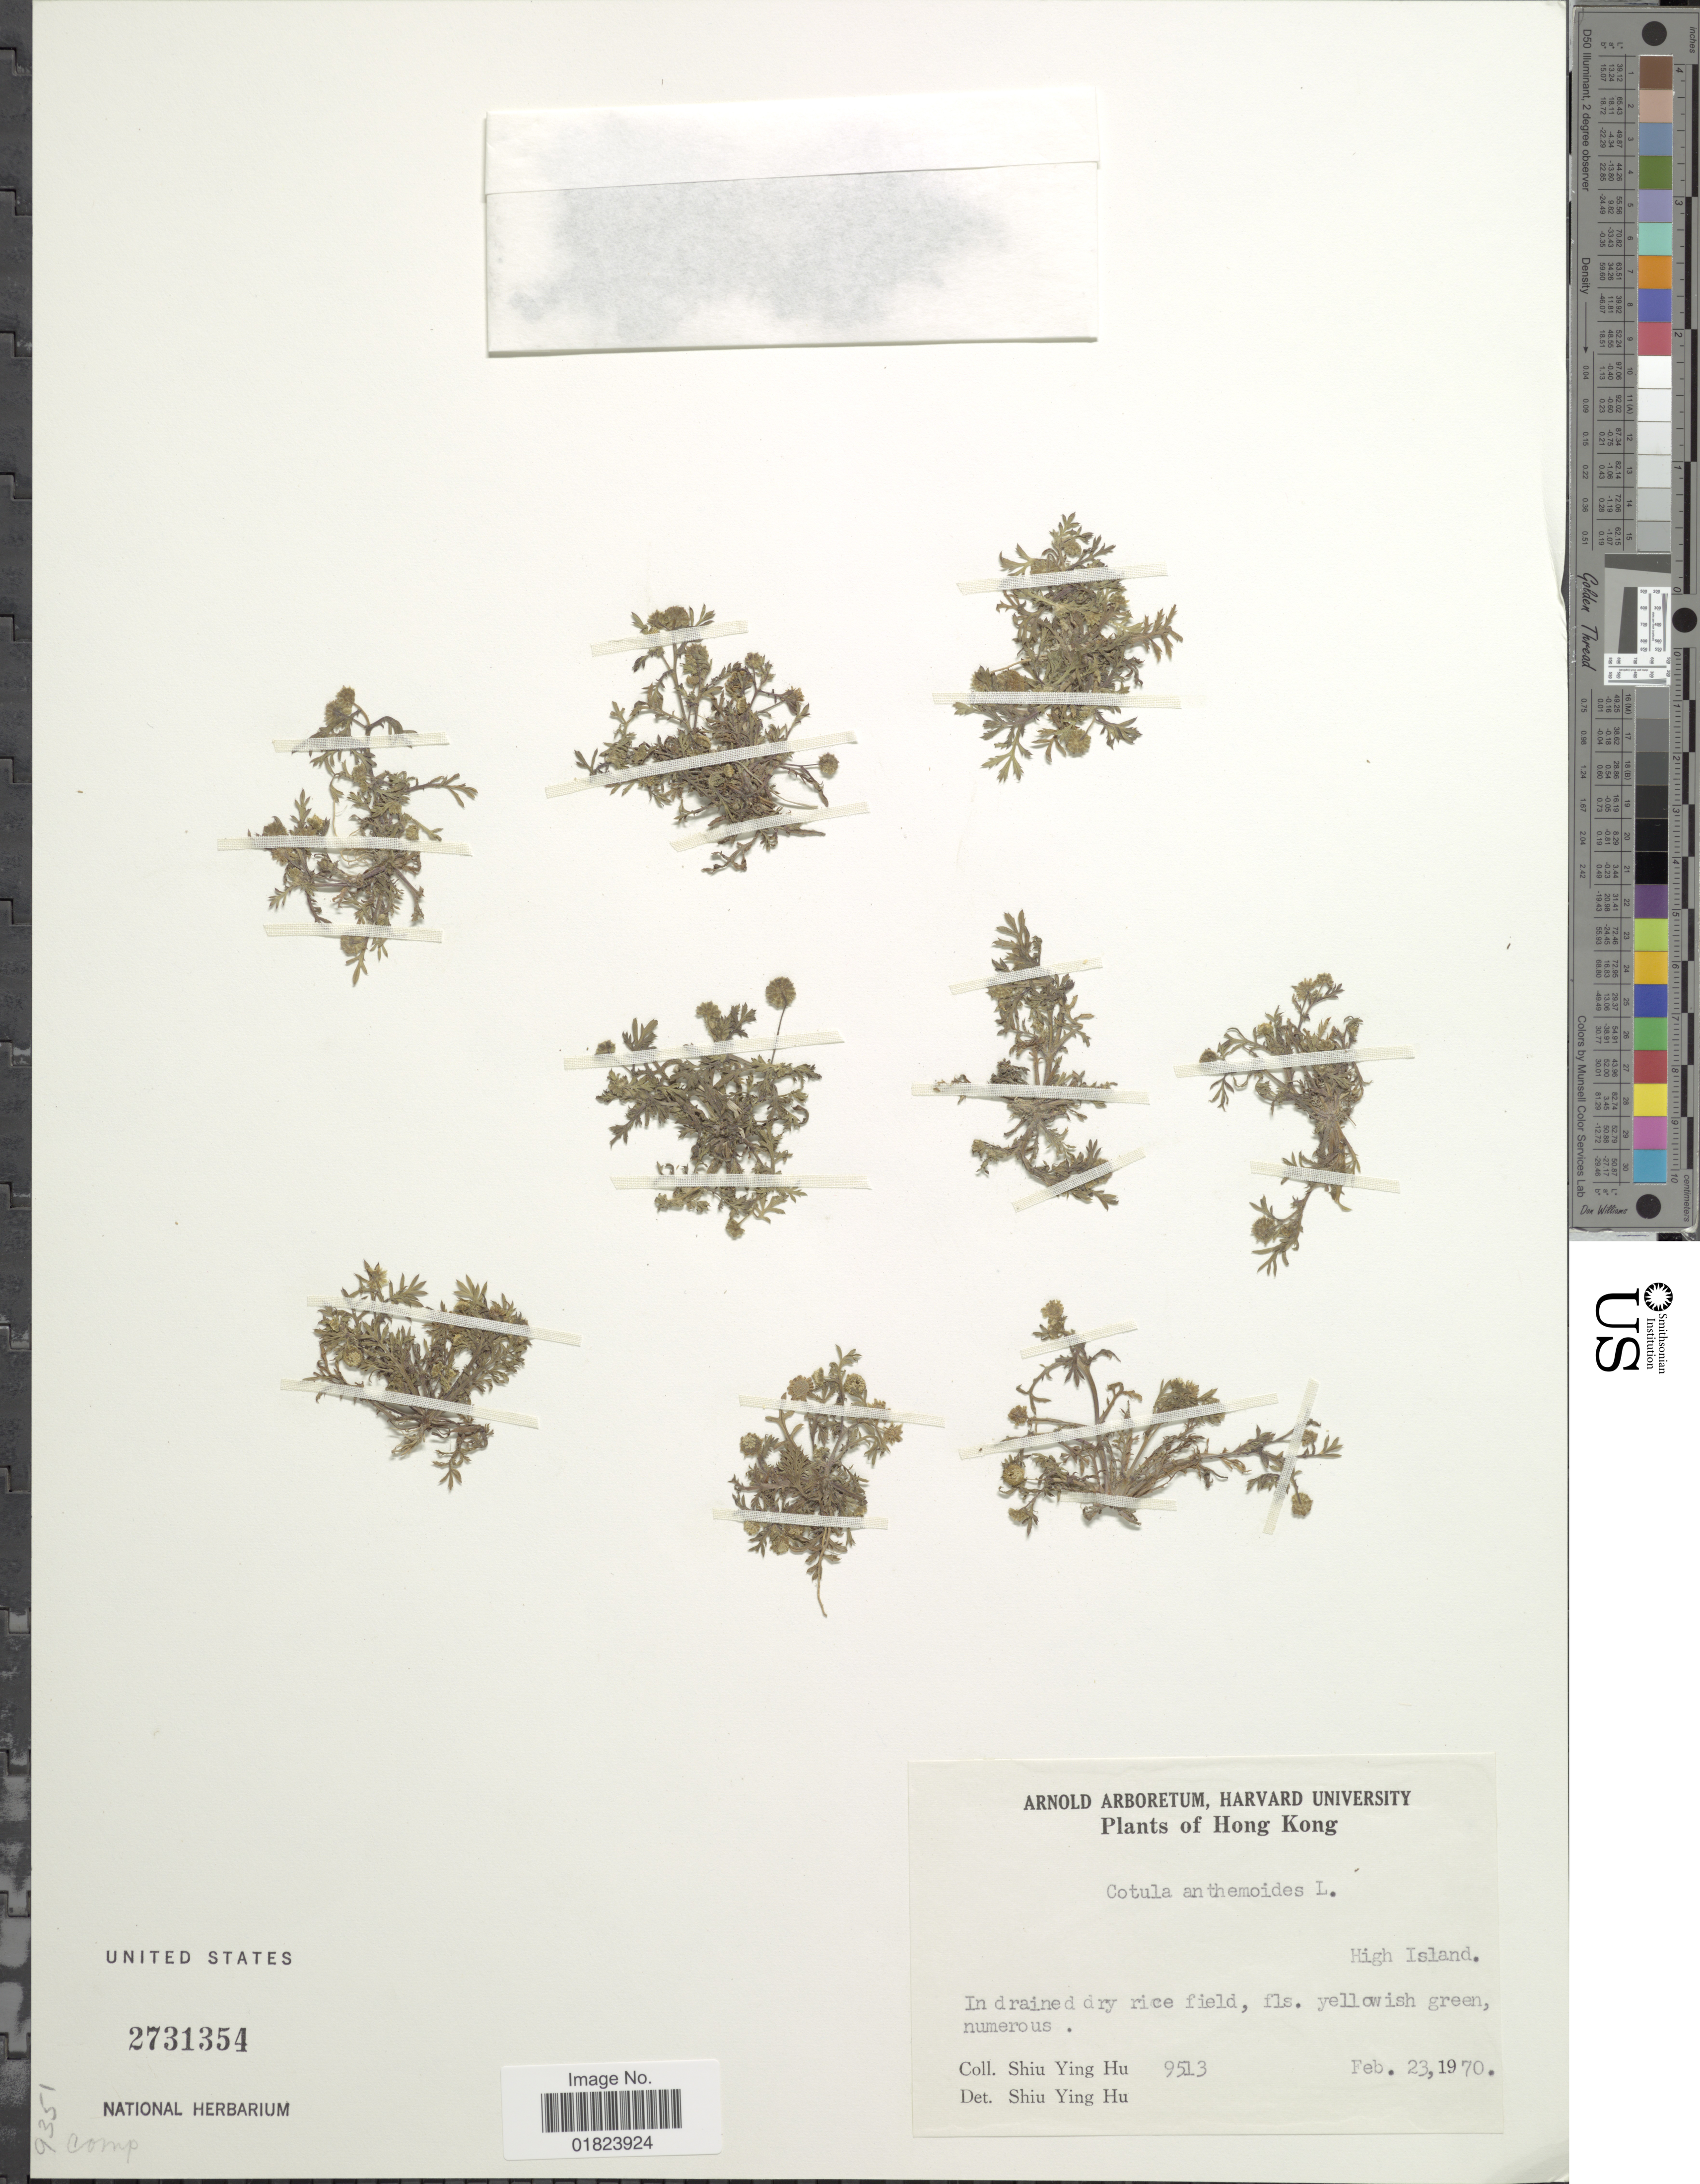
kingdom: Plantae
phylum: Tracheophyta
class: Magnoliopsida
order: Asterales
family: Asteraceae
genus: Cotula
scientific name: Cotula anthemoides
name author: L.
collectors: S. Y. Hu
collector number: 9513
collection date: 1970-02-23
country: China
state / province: Hong Kong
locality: High Island, in drainage dry rice field.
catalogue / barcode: US 2731354